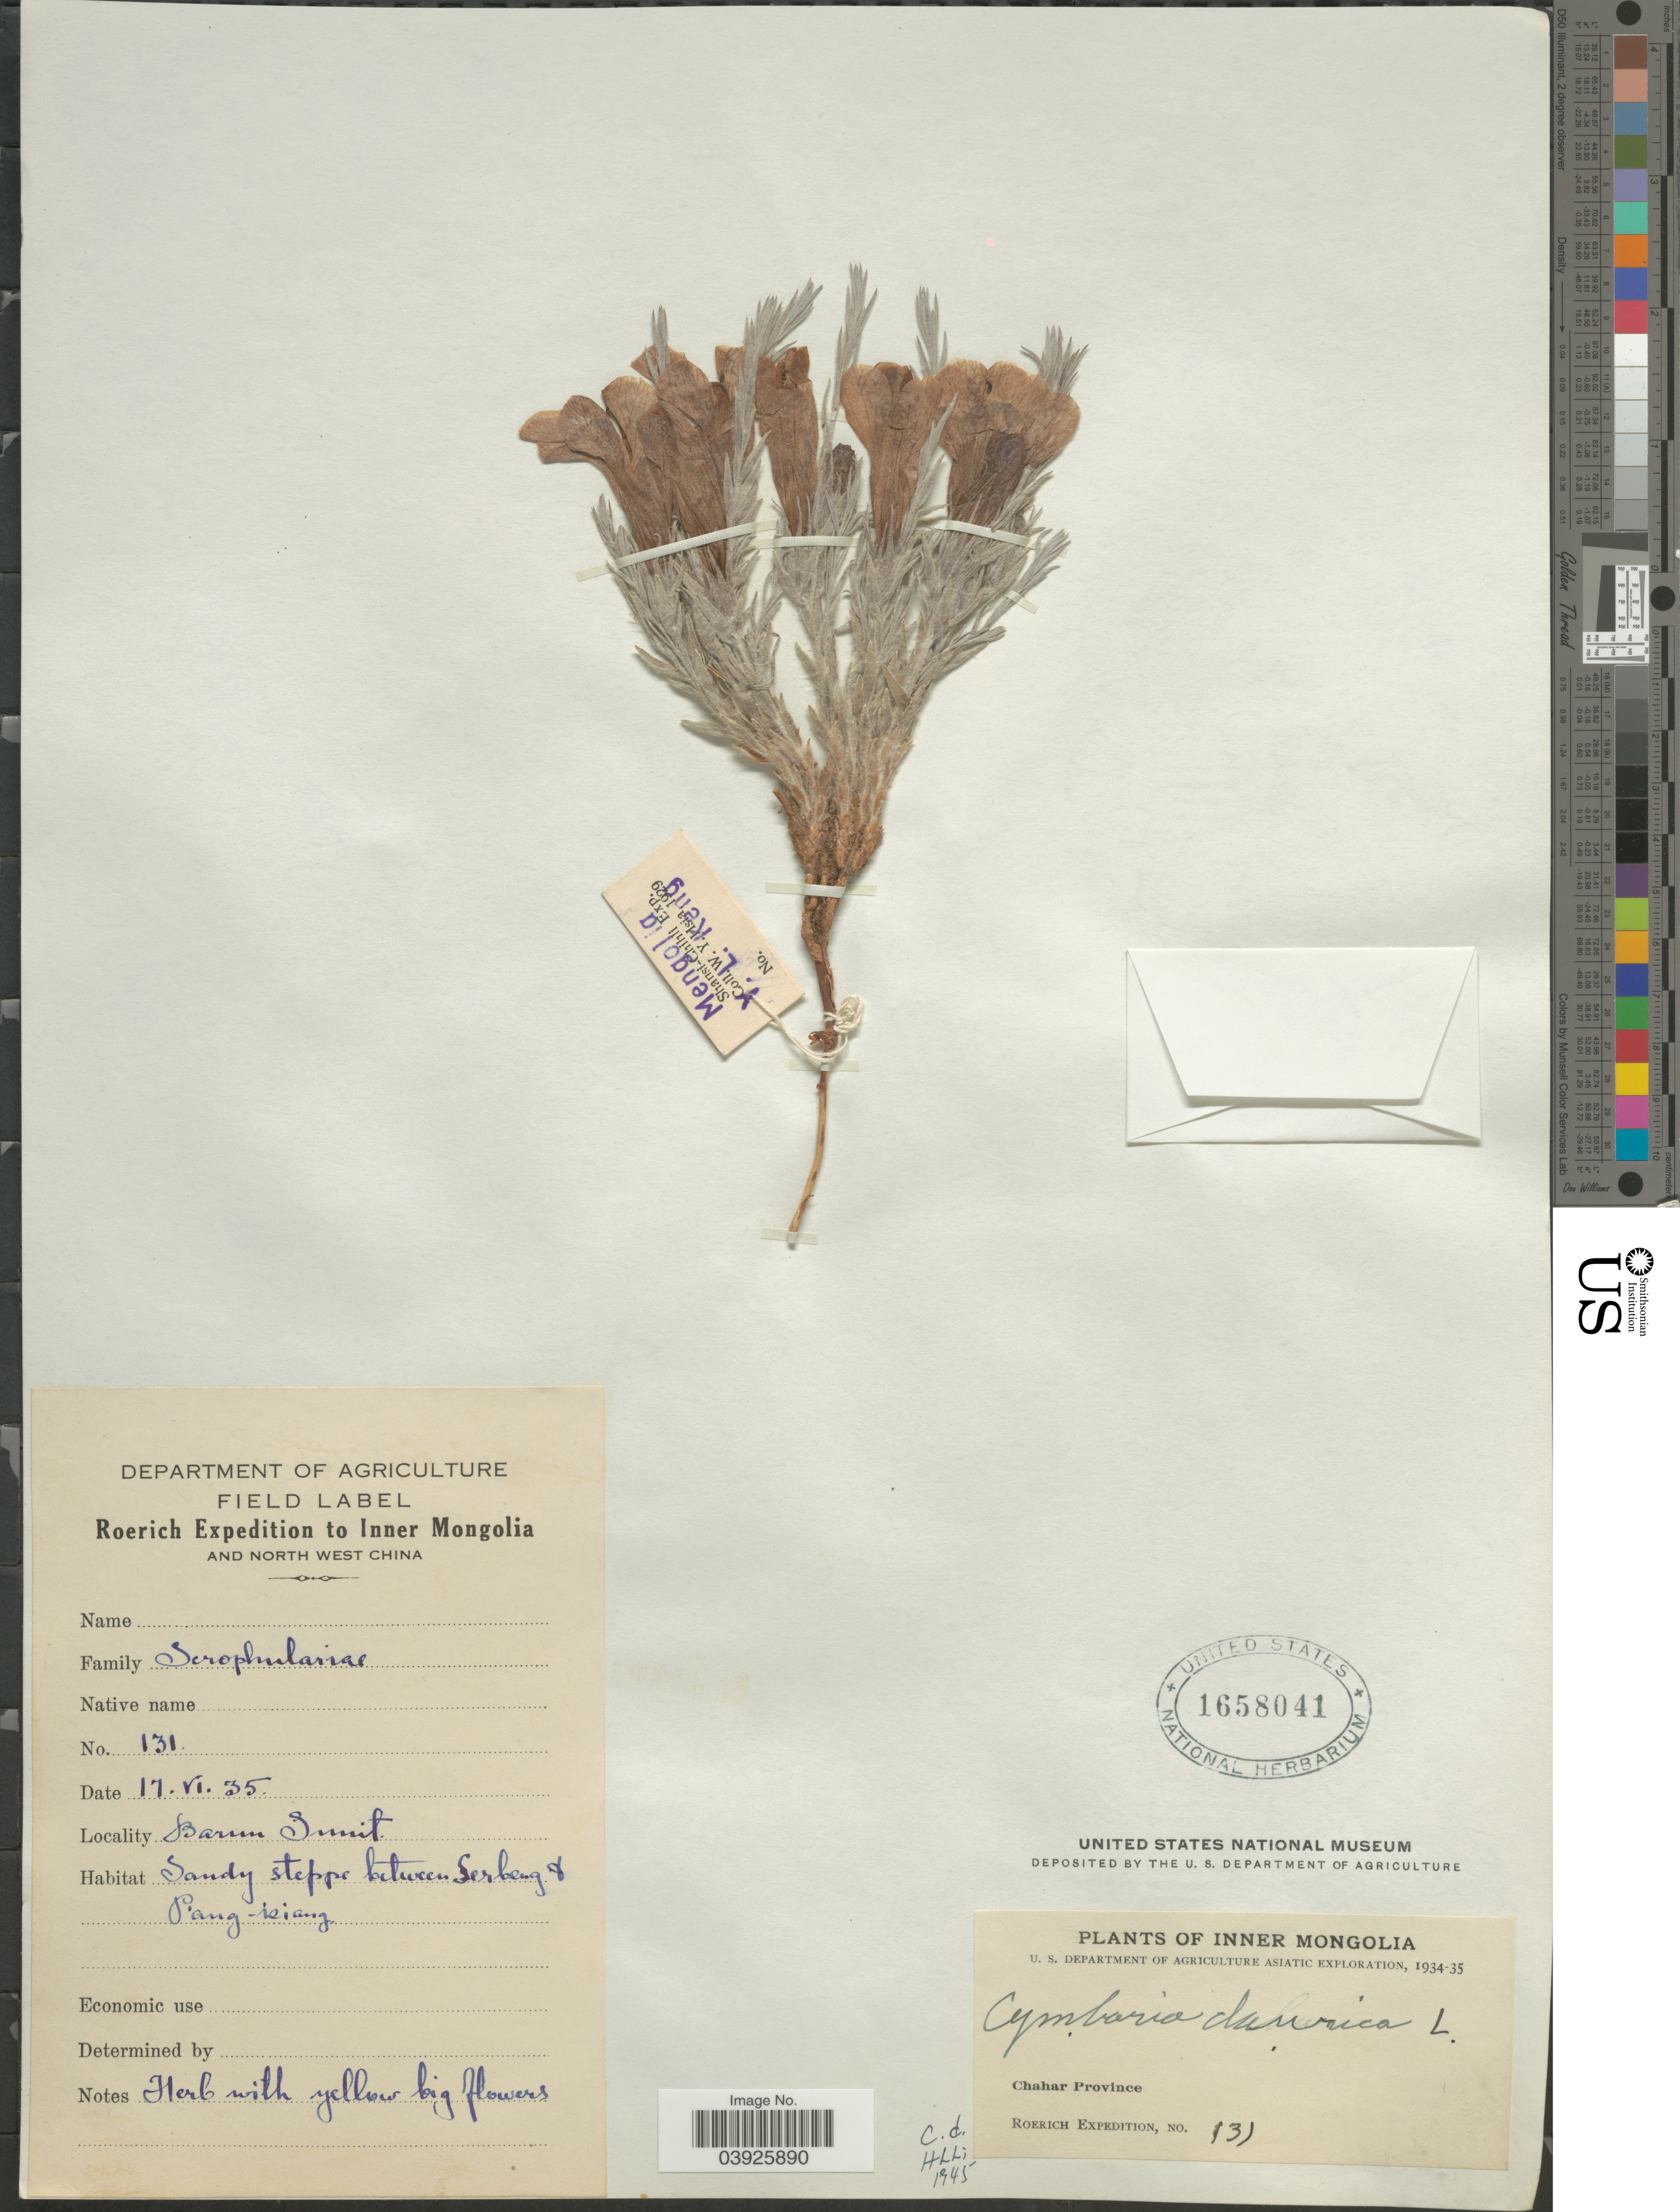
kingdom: Plantae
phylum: Tracheophyta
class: Magnoliopsida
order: Lamiales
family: Orobanchaceae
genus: Cymbaria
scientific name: Cymbaria daurica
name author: L.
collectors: Roerich Expedition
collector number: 131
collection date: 1935-06-17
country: China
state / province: Nei Monggol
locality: Inner Mongolia and North West China. Barun Sunit. Chahar Province.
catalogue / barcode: US 1658041